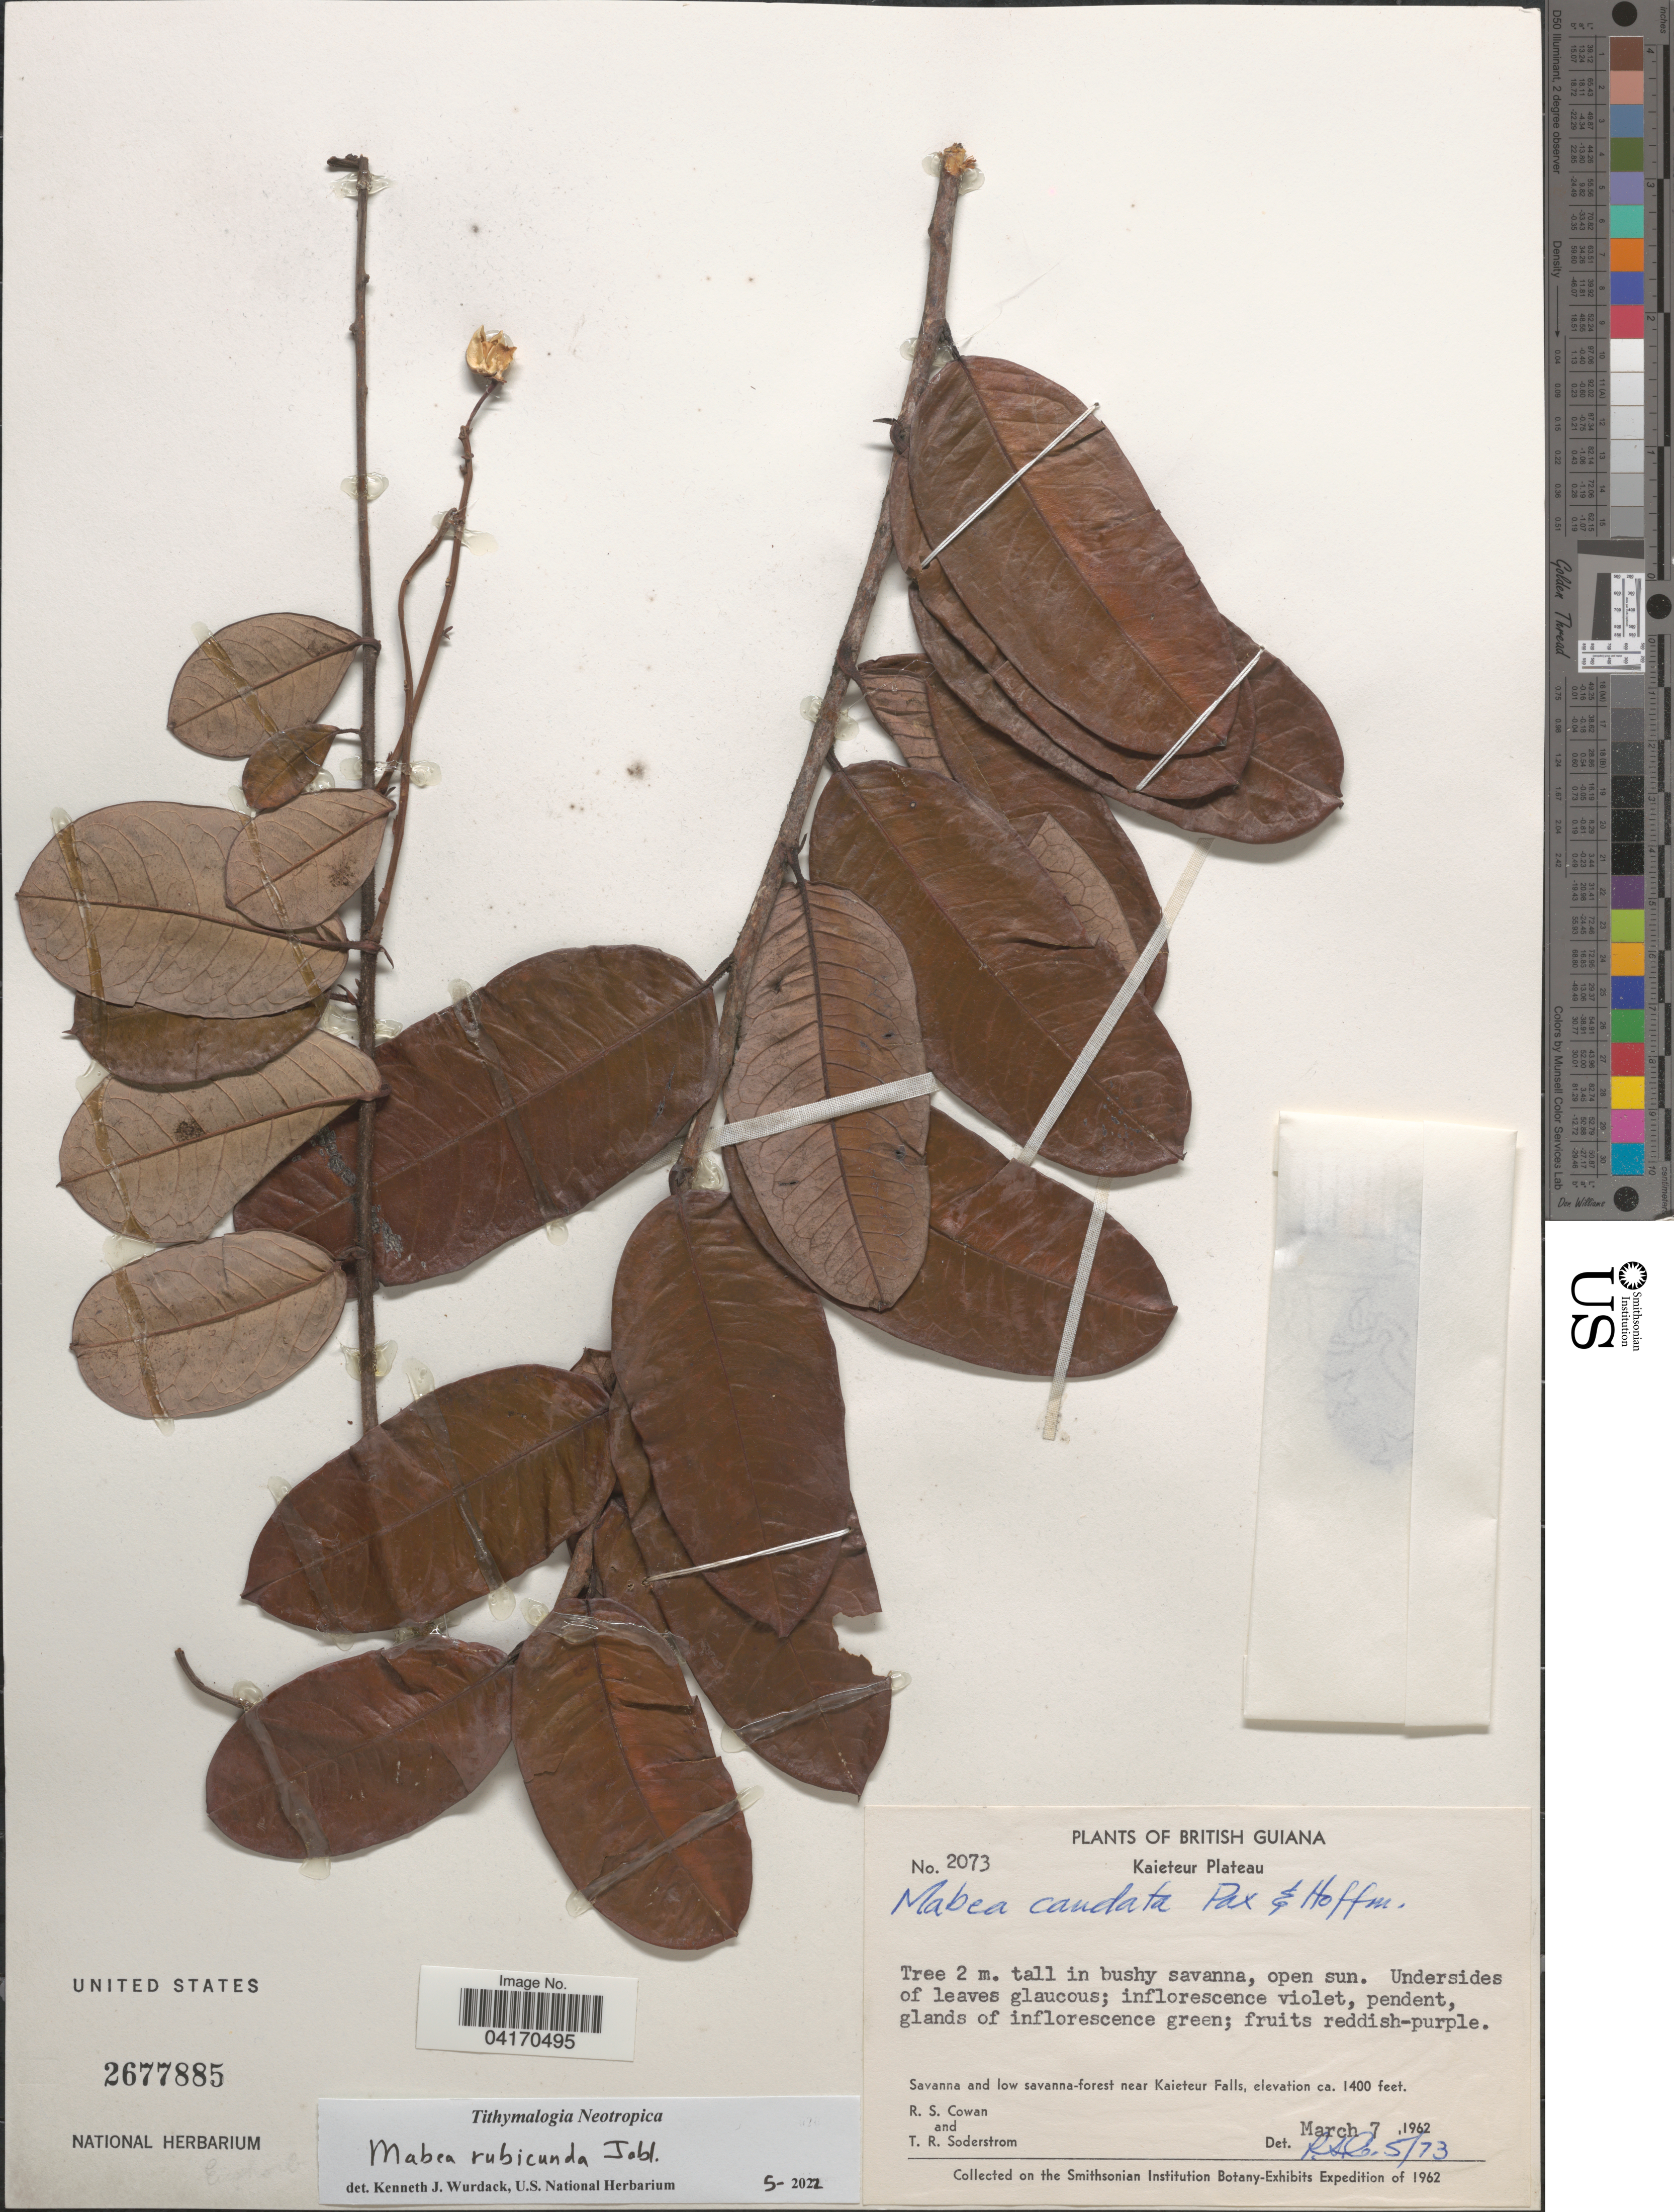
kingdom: Plantae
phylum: Tracheophyta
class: Magnoliopsida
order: Malpighiales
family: Euphorbiaceae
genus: Mabea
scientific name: Mabea rubicunda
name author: Jabl.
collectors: R. S. Cowan & T. R. Soderstrom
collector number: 2073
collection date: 1962-03-07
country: Guyana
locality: British Guiana. Kaieteur Plateau. Savanna and low savanna-forest near Kaieteur Falls. Smithsonian Institution Botany-Exhibits Expedition of 1962.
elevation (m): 427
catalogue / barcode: US 2677885